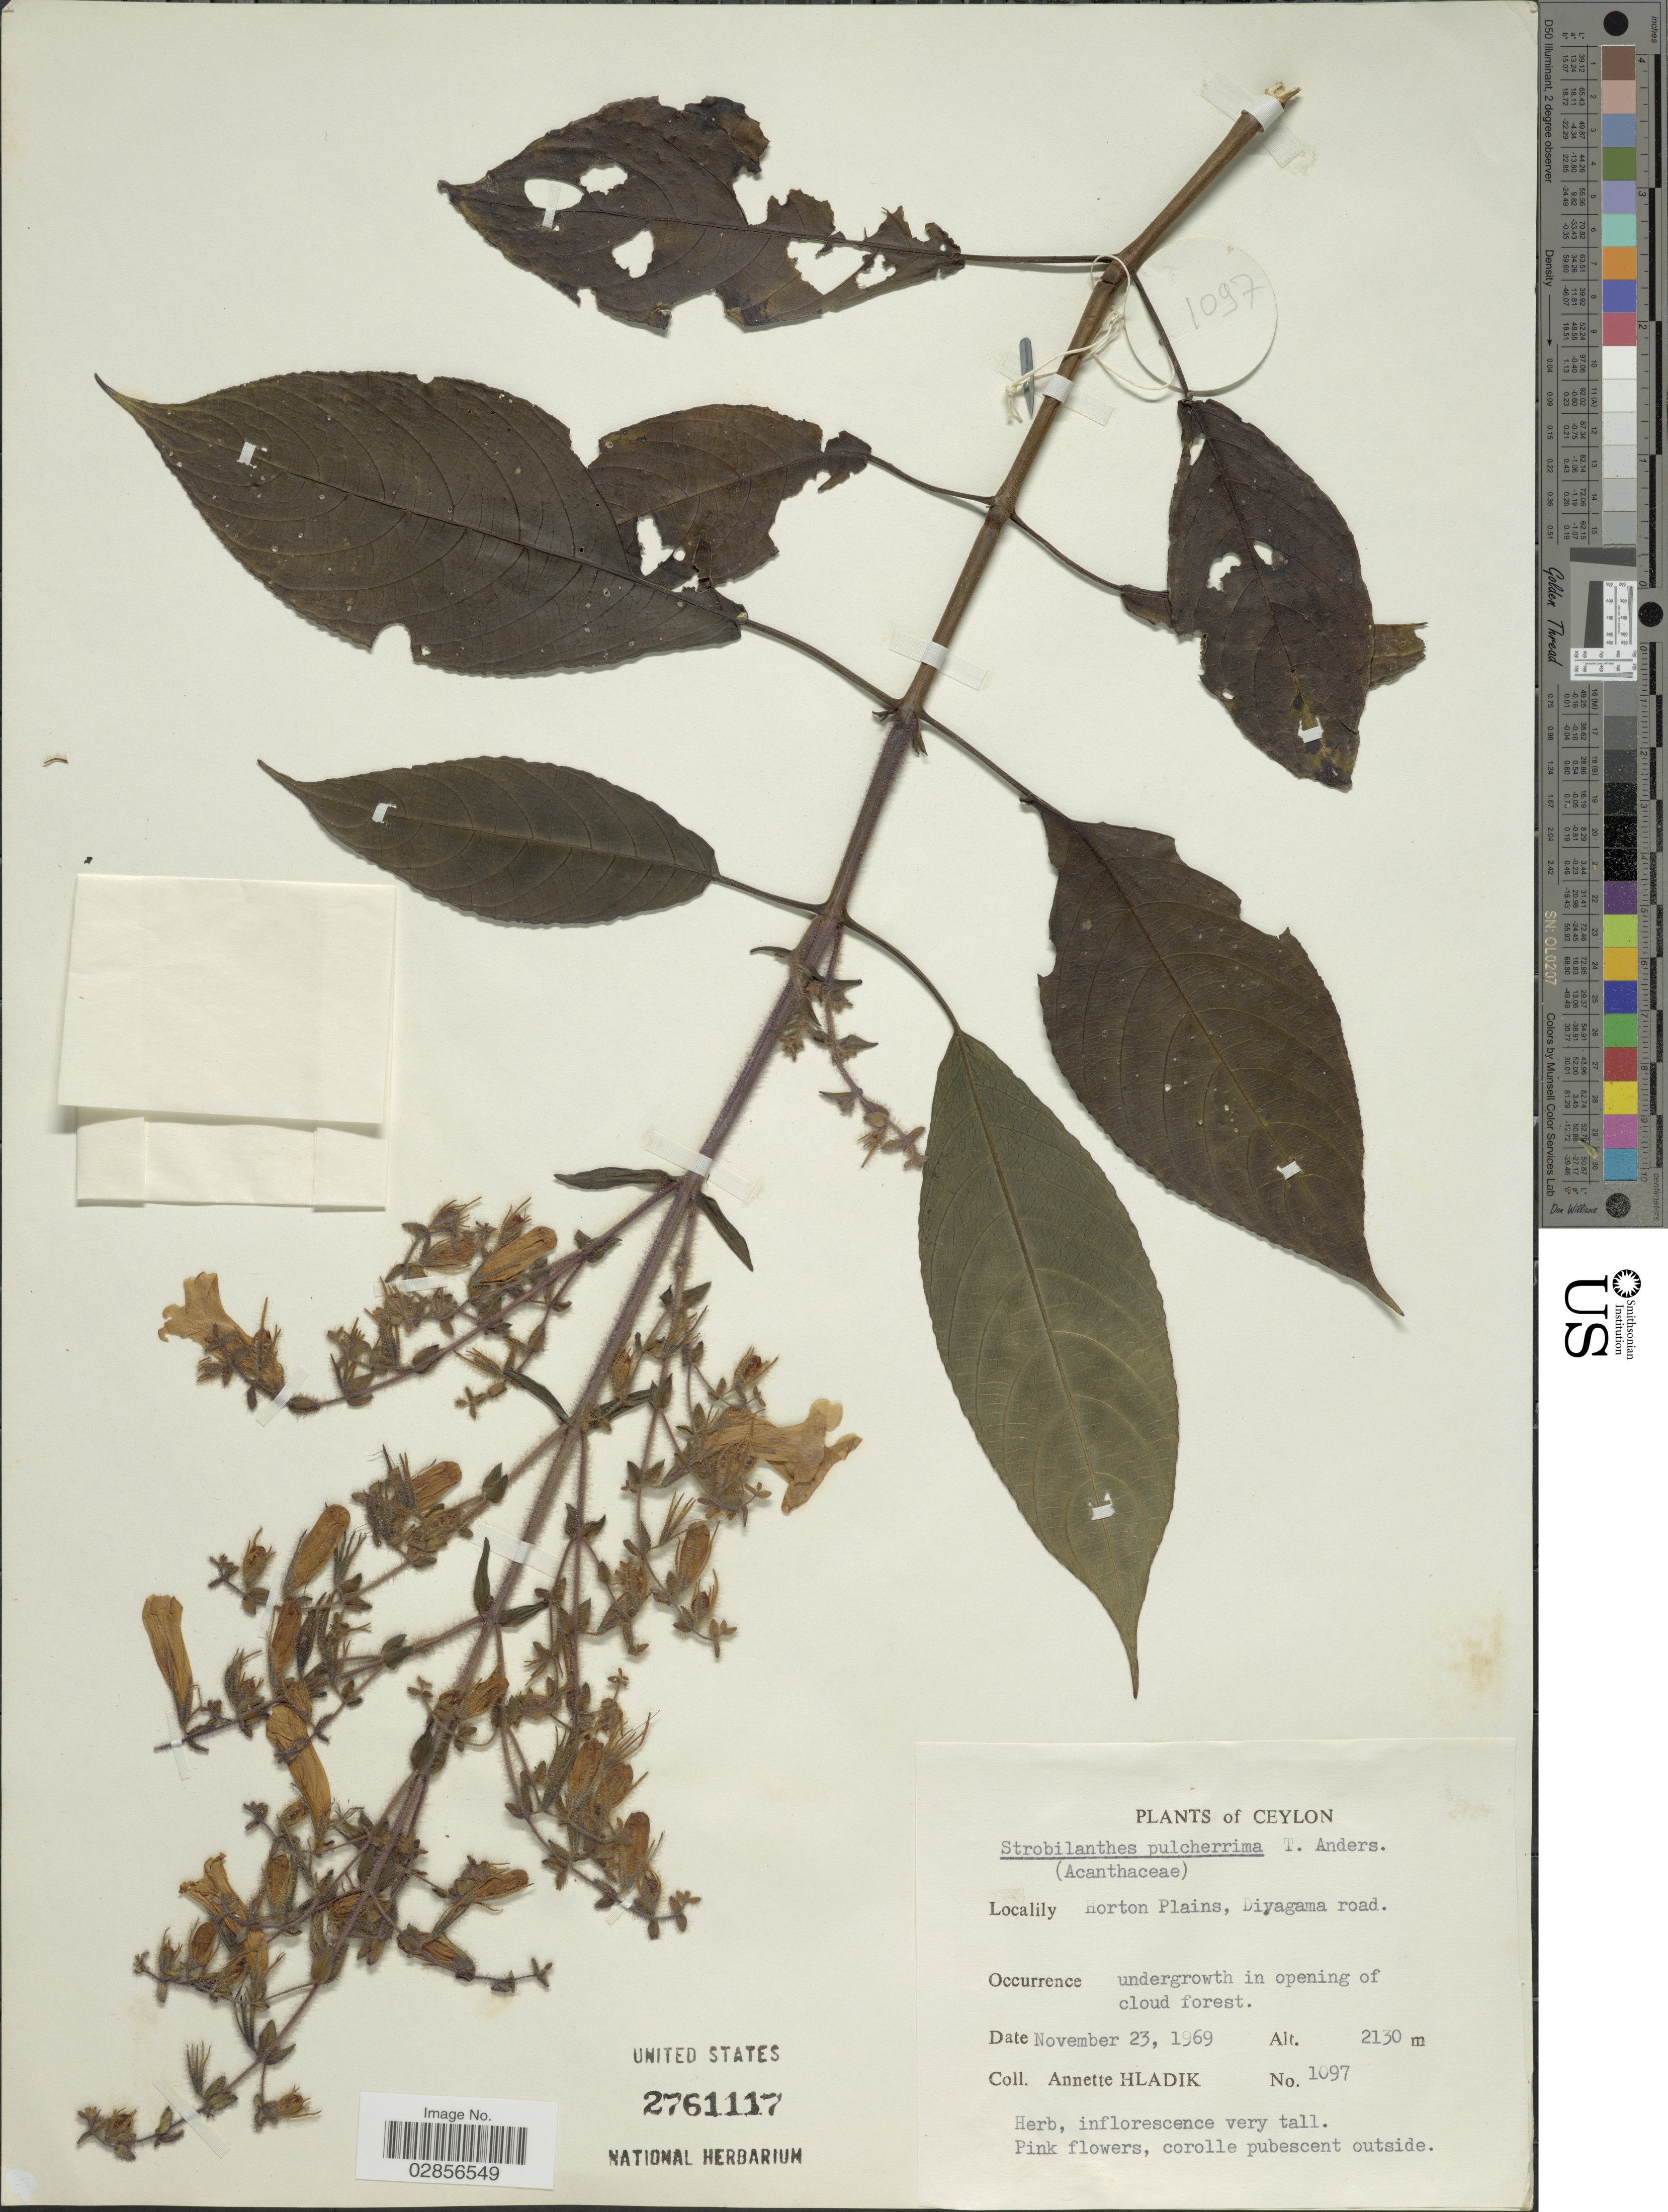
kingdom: Plantae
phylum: Tracheophyta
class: Magnoliopsida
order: Lamiales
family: Acanthaceae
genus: Strobilanthes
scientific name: Strobilanthes pulcherrima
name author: T. Anderson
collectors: A. Hladik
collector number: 1097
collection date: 1969-11-23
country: Sri Lanka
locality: Ceylon, Horton Plains, Diyagama road.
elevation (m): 2130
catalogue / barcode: US 2761117